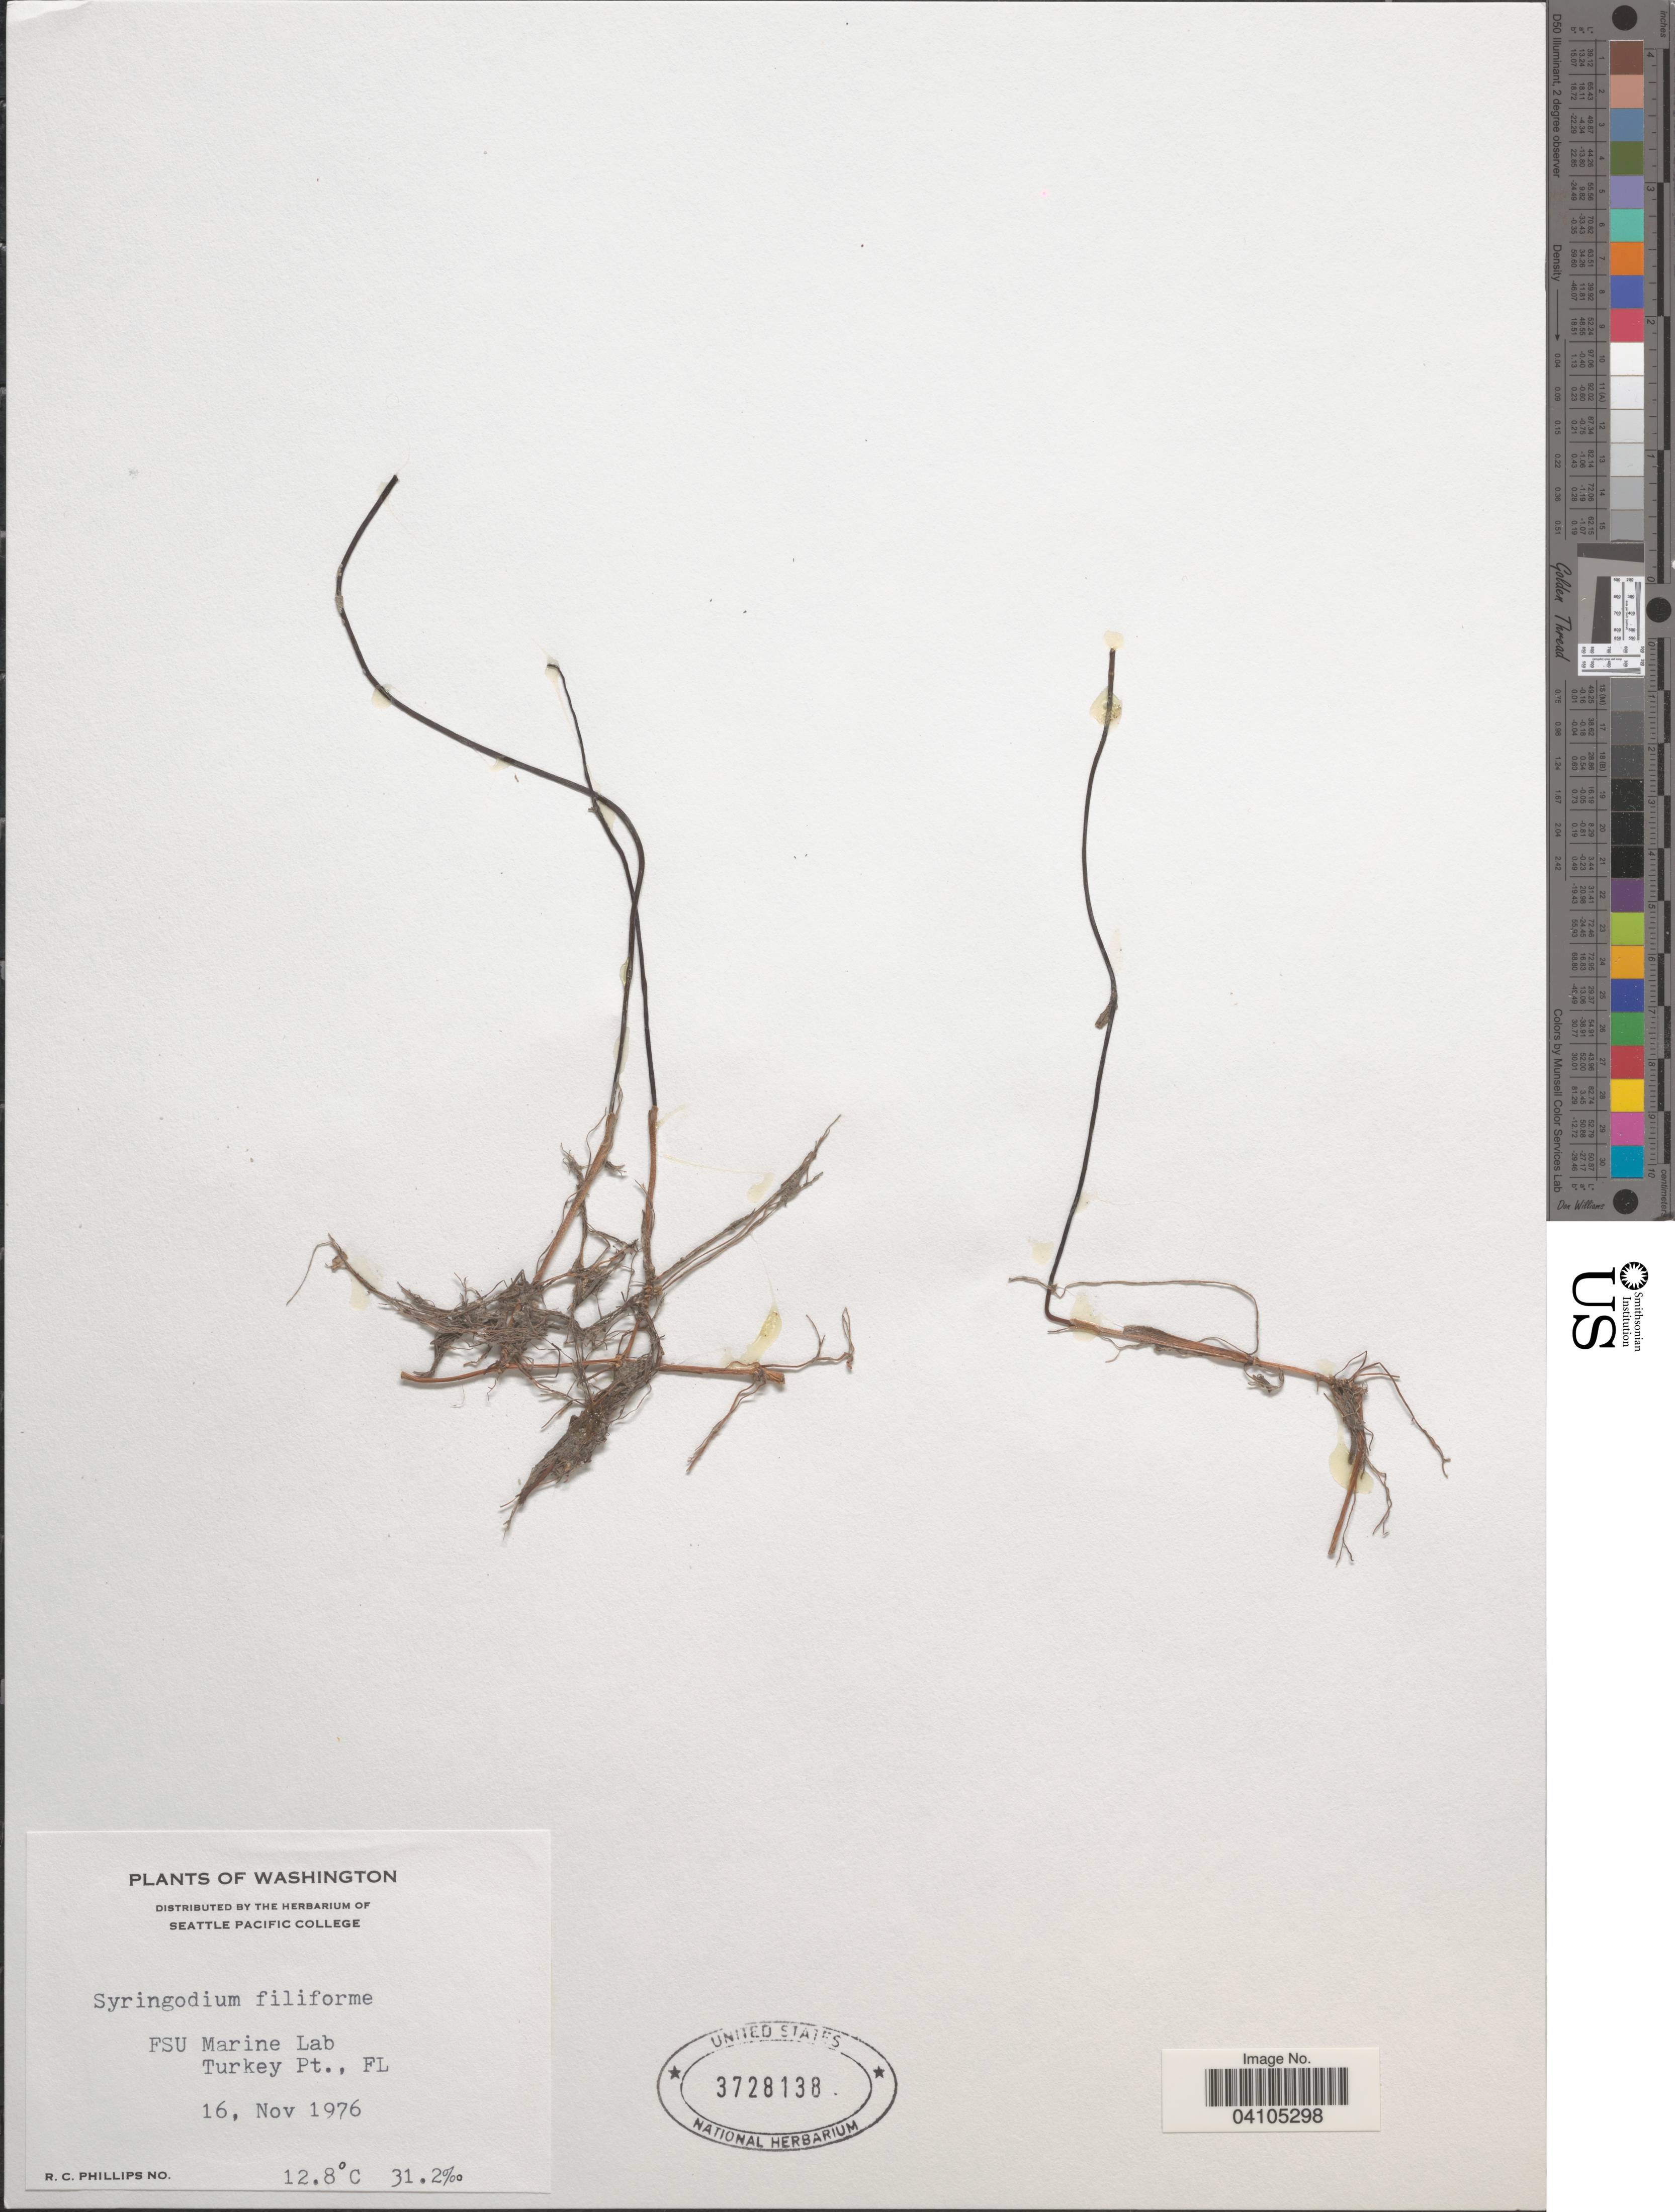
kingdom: Plantae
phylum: Tracheophyta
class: Liliopsida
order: Alismatales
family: Cymodoceaceae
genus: Syringodium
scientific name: Syringodium filiforme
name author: Kütz.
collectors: R. C. Phillips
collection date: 1976-11-16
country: United States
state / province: Florida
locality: FSU Marine Lab. Turkey Pt.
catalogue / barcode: US 3728138